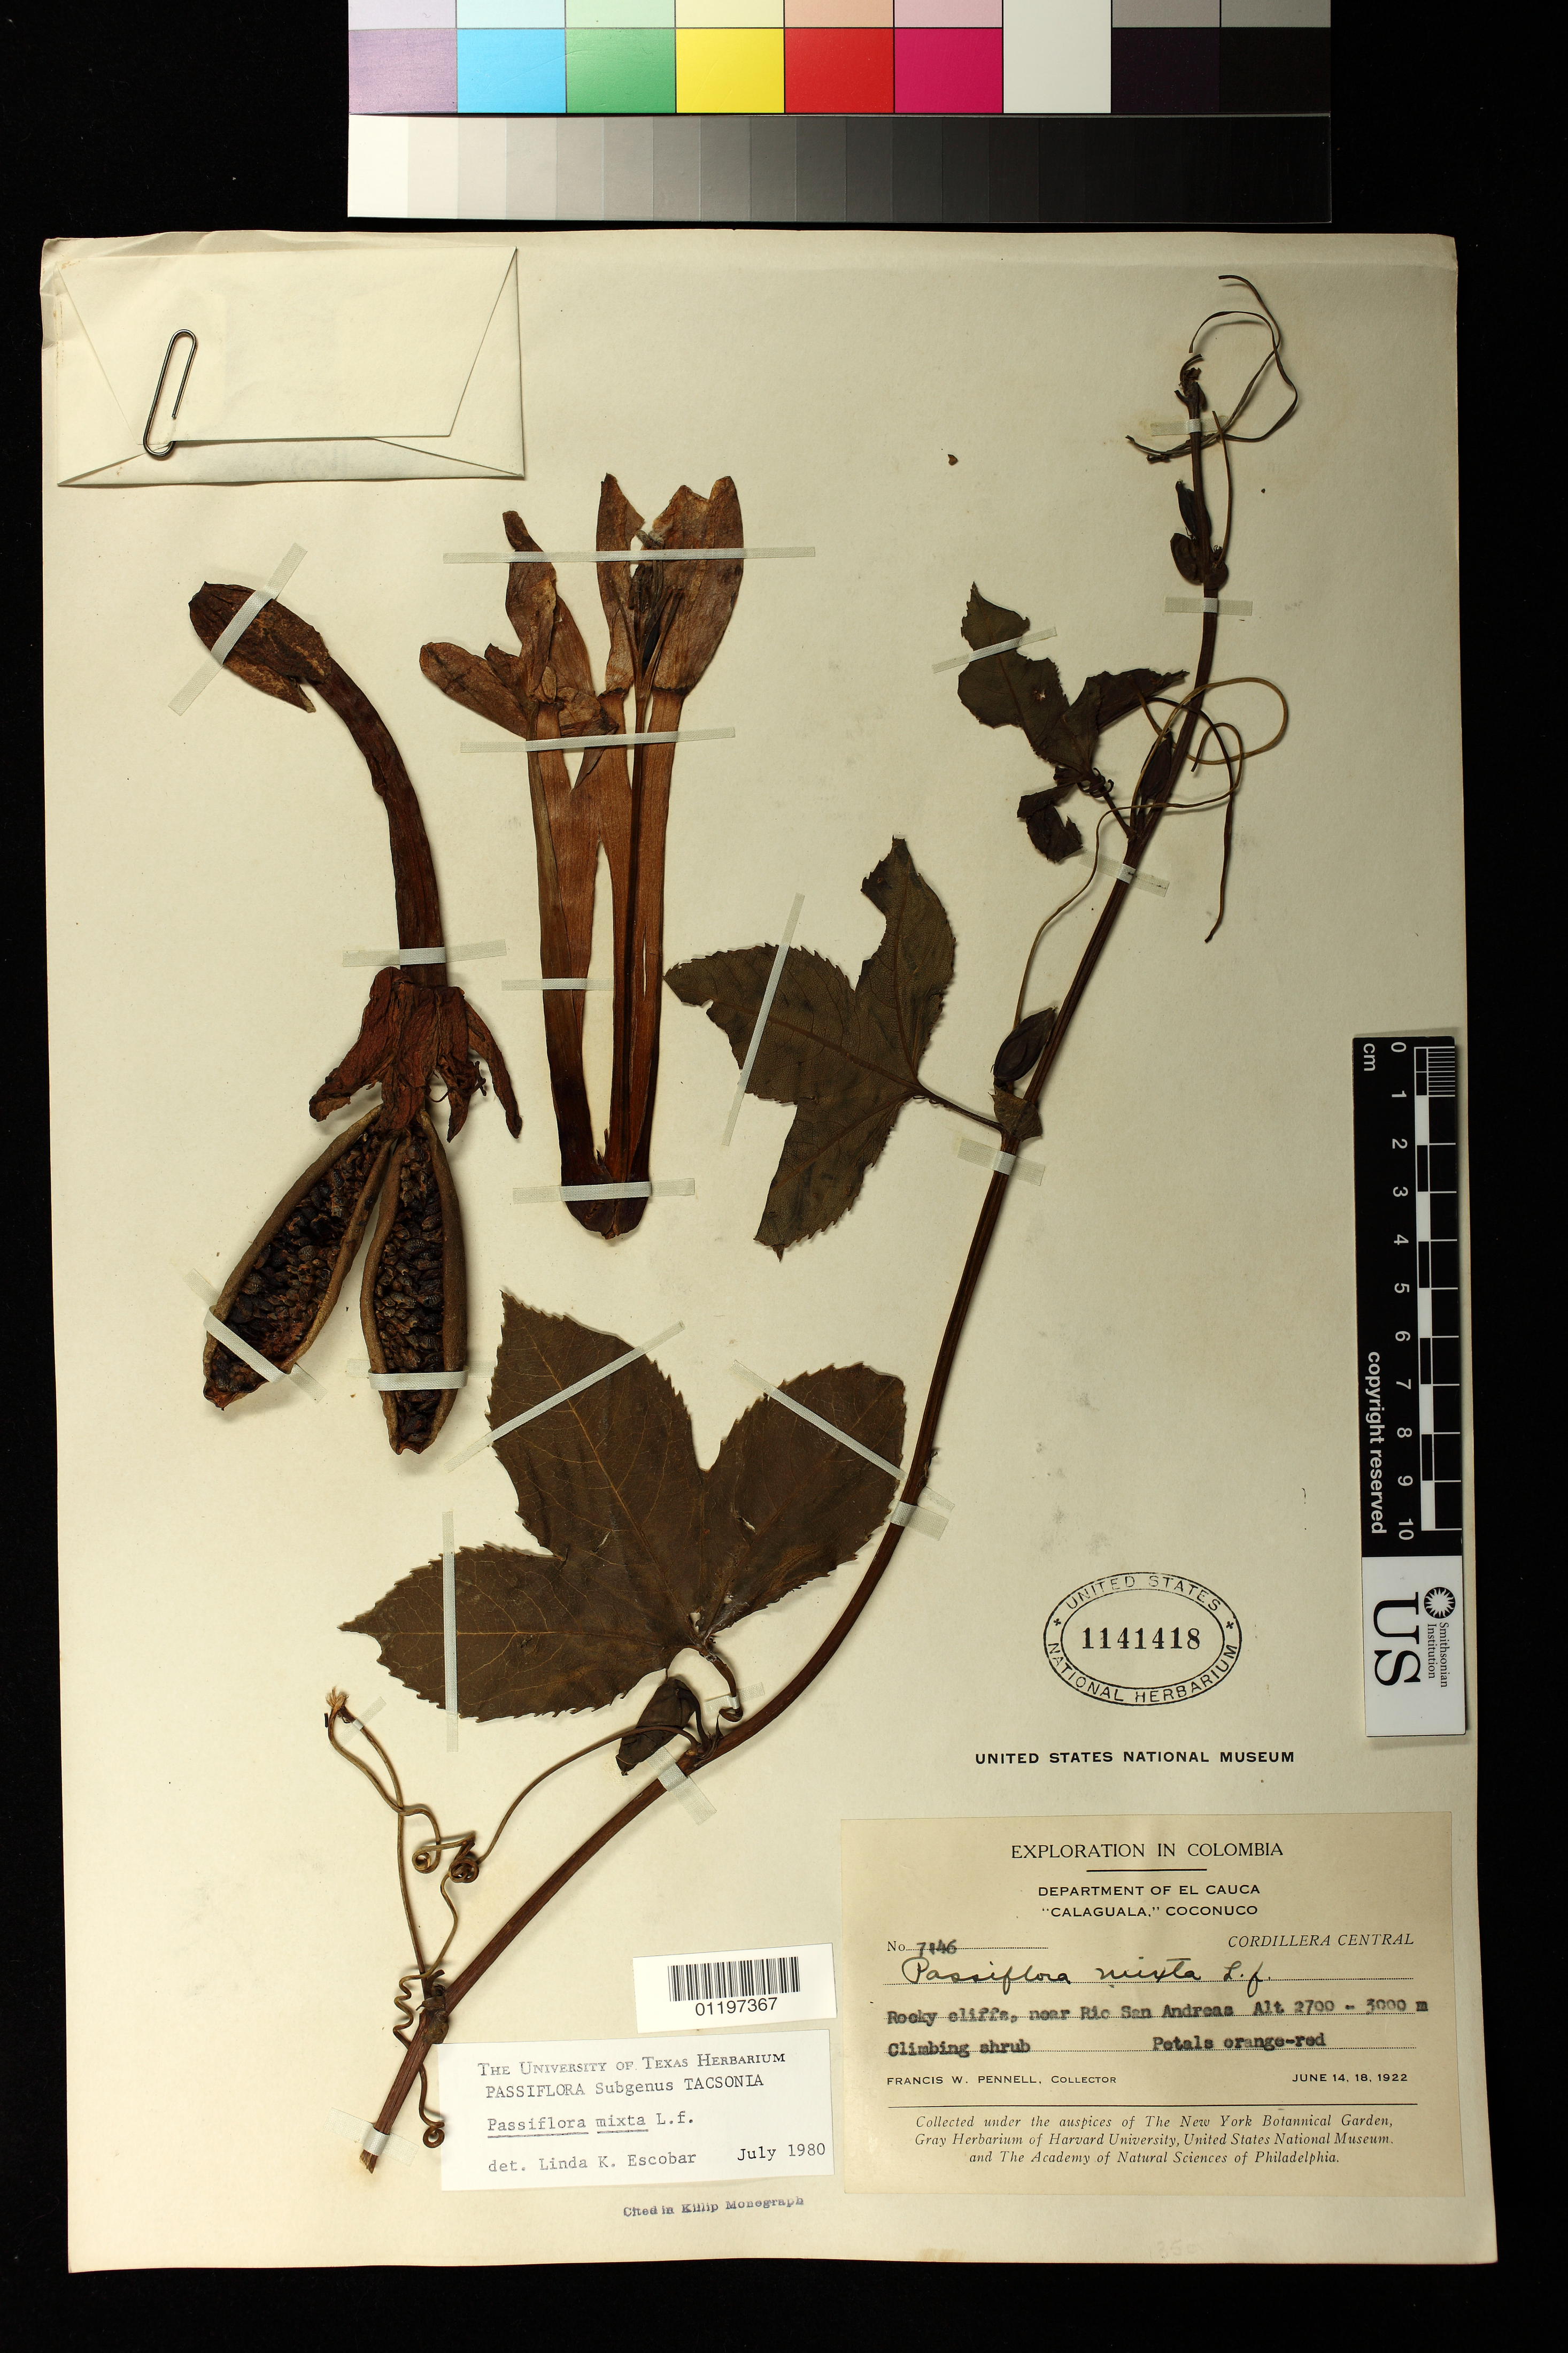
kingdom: Plantae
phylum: Tracheophyta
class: Magnoliopsida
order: Malpighiales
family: Passifloraceae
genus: Passiflora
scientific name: Passiflora mixta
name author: L. f.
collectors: F. W. Pennell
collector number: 7146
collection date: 1922-06-14/1922-06-18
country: Colombia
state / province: Cauca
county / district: Cordillera Central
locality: Rocky cliffs, near Rio San Andreas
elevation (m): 2700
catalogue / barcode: US 1141418